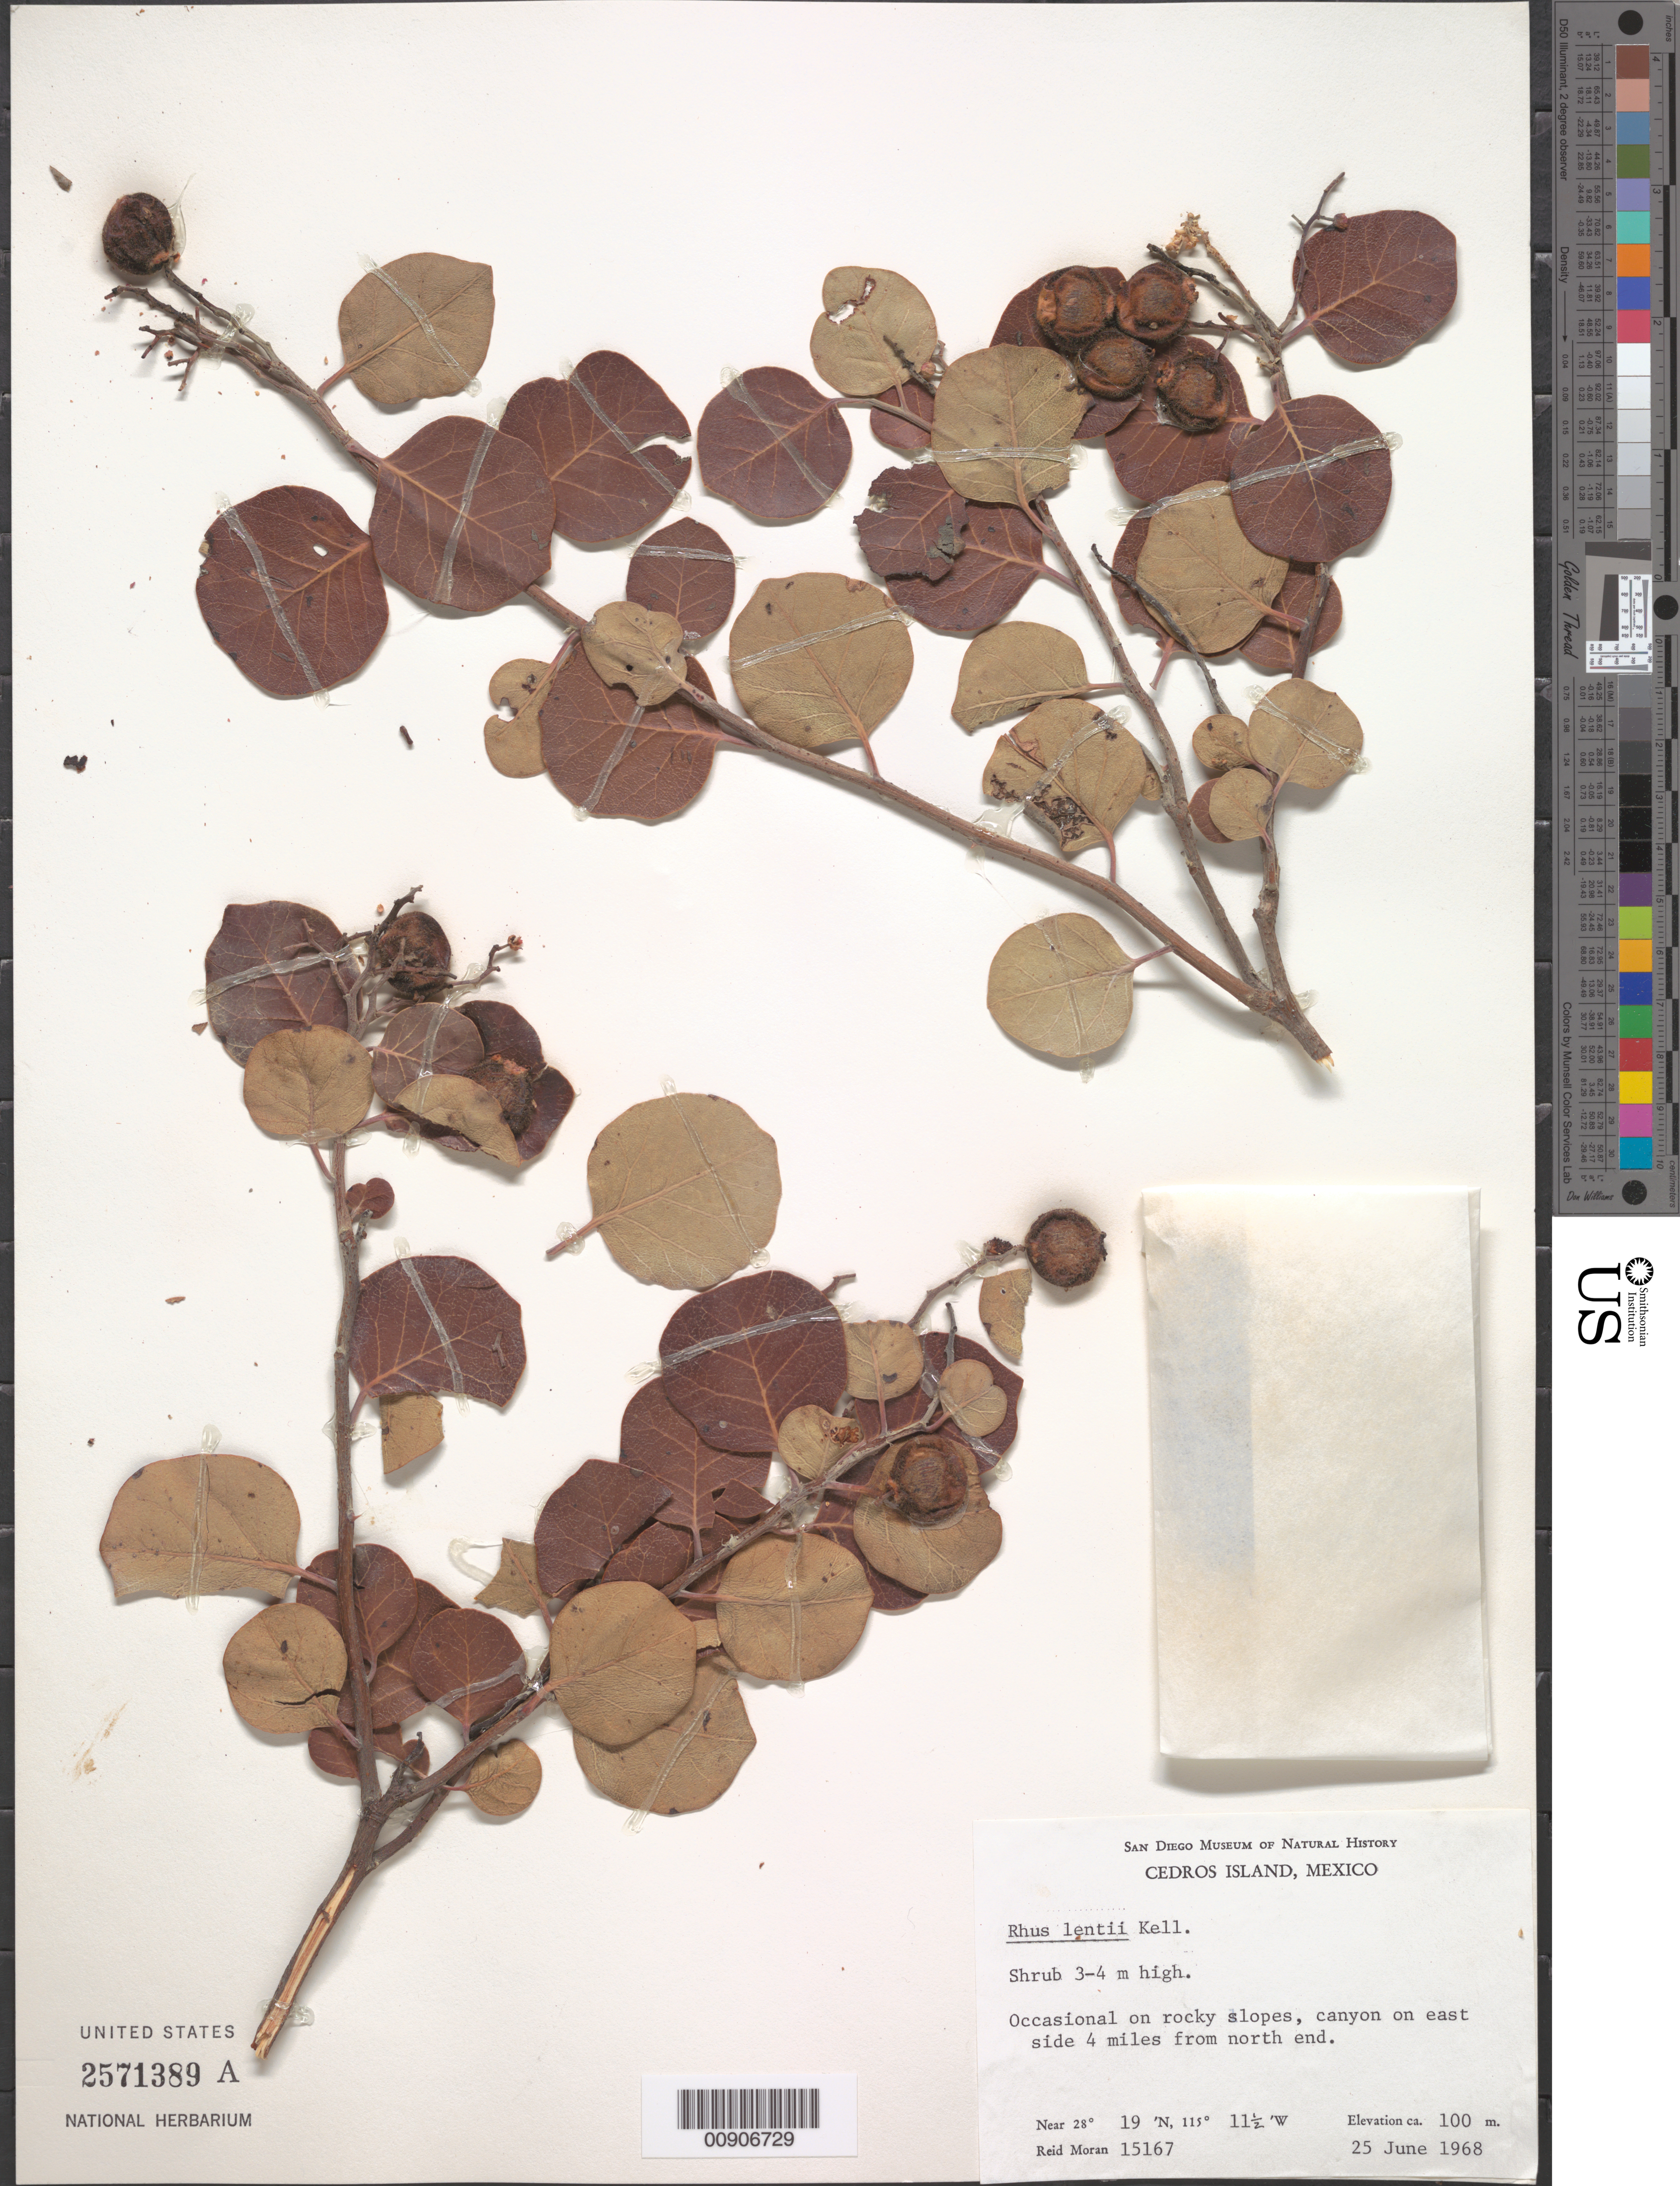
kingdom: Plantae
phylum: Tracheophyta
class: Magnoliopsida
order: Sapindales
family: Anacardiaceae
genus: Rhus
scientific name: Rhus lentii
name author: Kellogg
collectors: R. V. Moran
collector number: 15167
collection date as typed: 25 Jun 1968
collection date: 1968-06-25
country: Mexico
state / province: Baja California Norte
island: Cedros I.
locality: Cedros Island. Canyon on east side 4 miles from north end.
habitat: On rocky slopes.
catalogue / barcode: US 2571389A